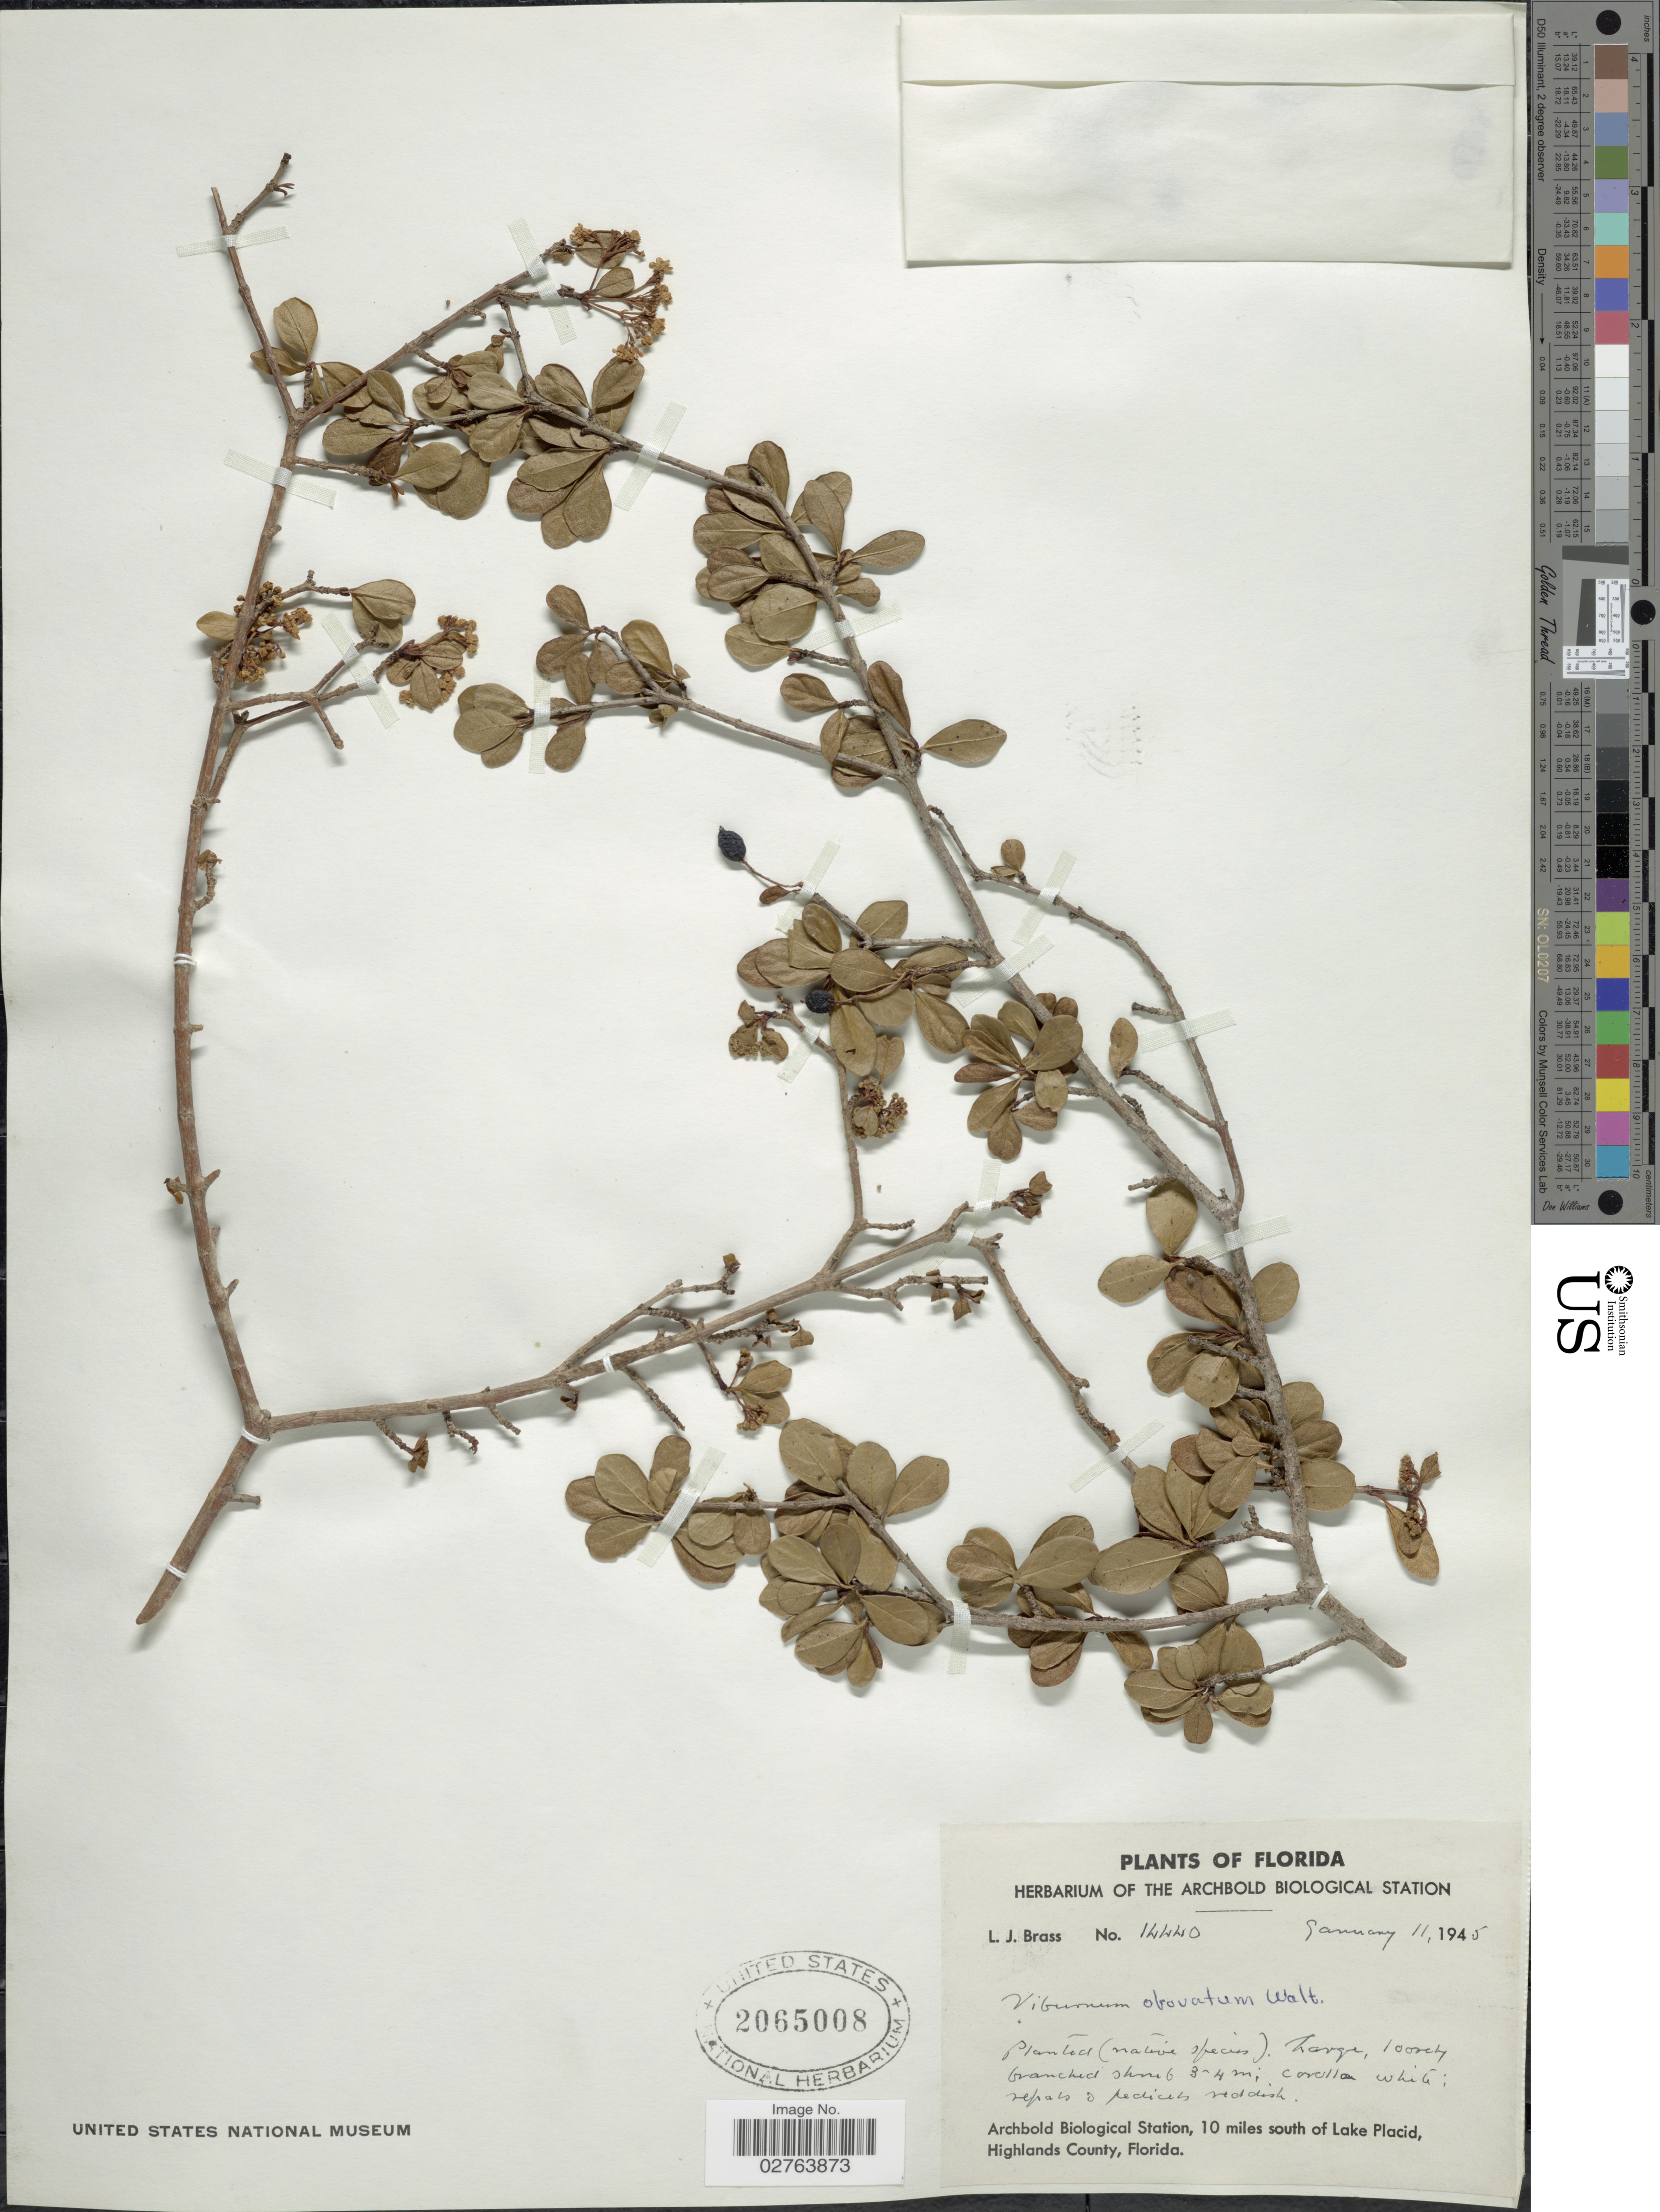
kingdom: Plantae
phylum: Tracheophyta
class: Magnoliopsida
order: Dipsacales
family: Viburnaceae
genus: Viburnum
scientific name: Viburnum obovatum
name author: Walter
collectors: L. J. Brass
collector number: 14440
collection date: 1945-01-11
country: United States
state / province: Florida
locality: Archbold Biological Station, 10 miles south of Lake Placid, Highlands County.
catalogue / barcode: US 2065008